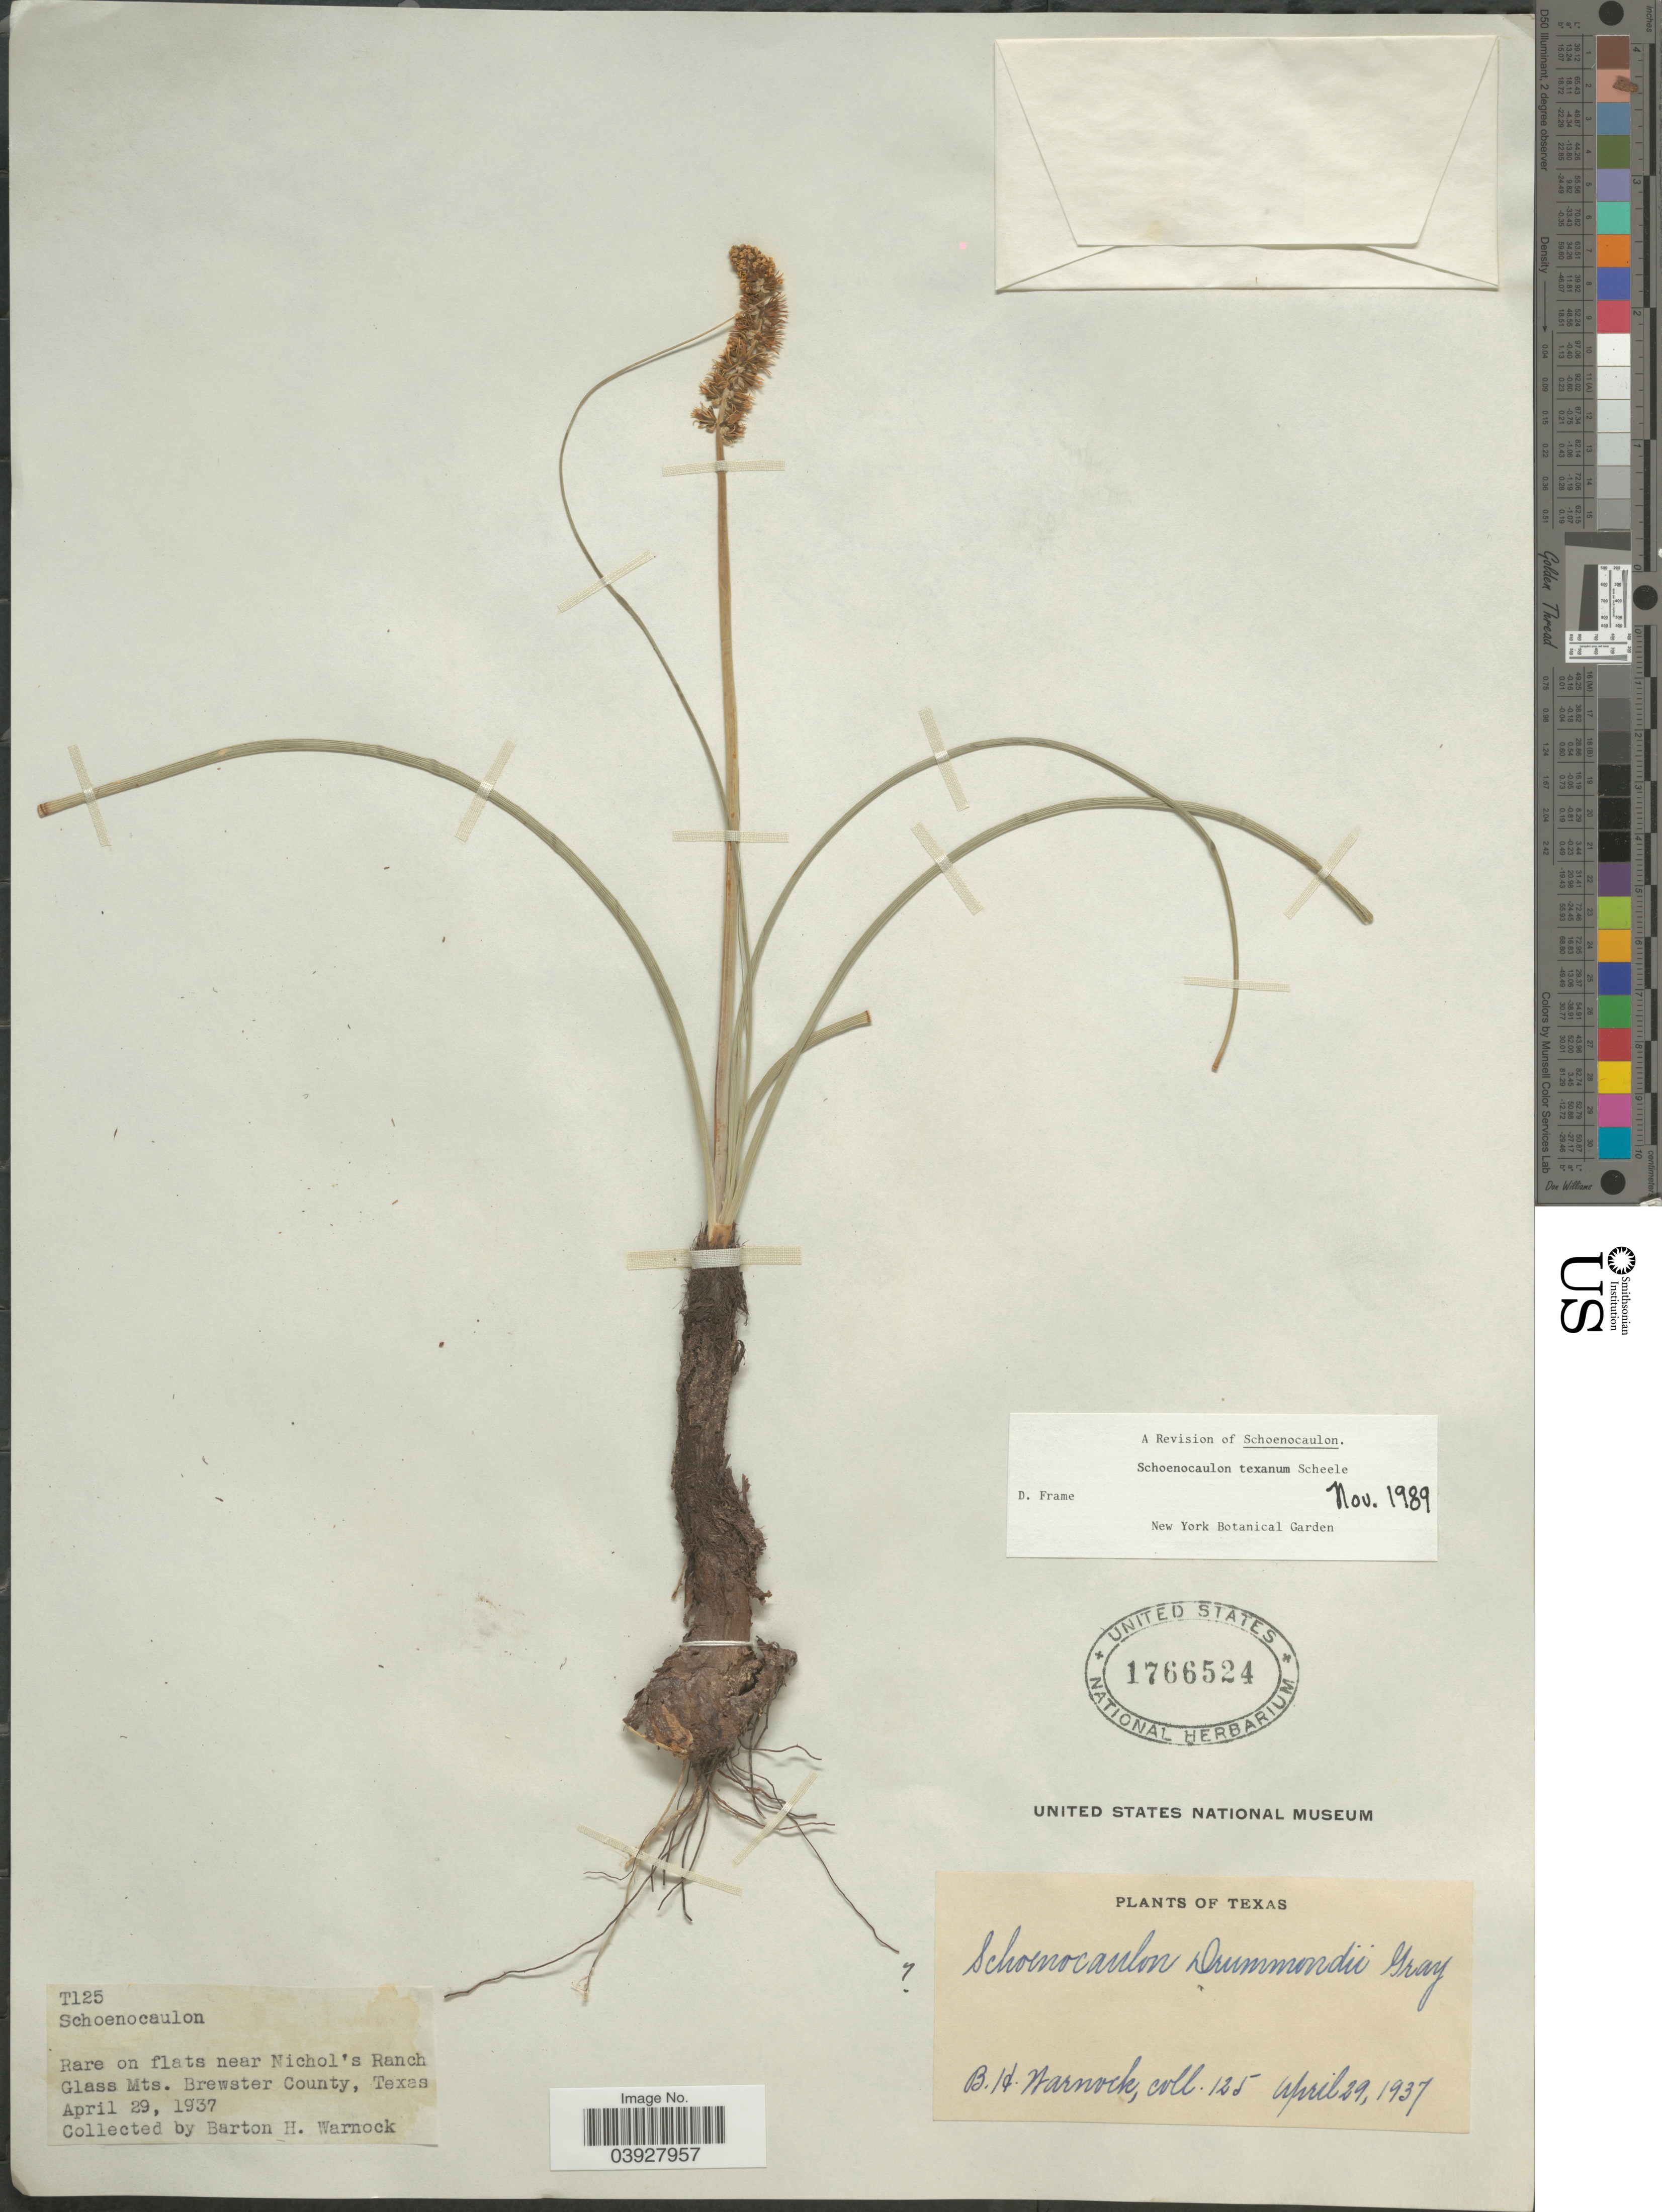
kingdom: Plantae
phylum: Tracheophyta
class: Liliopsida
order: Liliales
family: Melanthiaceae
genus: Schoenocaulon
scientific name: Schoenocaulon texanum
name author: Scheele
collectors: B. H. Warnock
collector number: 125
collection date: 1937-04-29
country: United States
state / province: Texas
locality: Near Nichol's Ranch Glass Mts. Brewster County.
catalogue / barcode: US 1766524